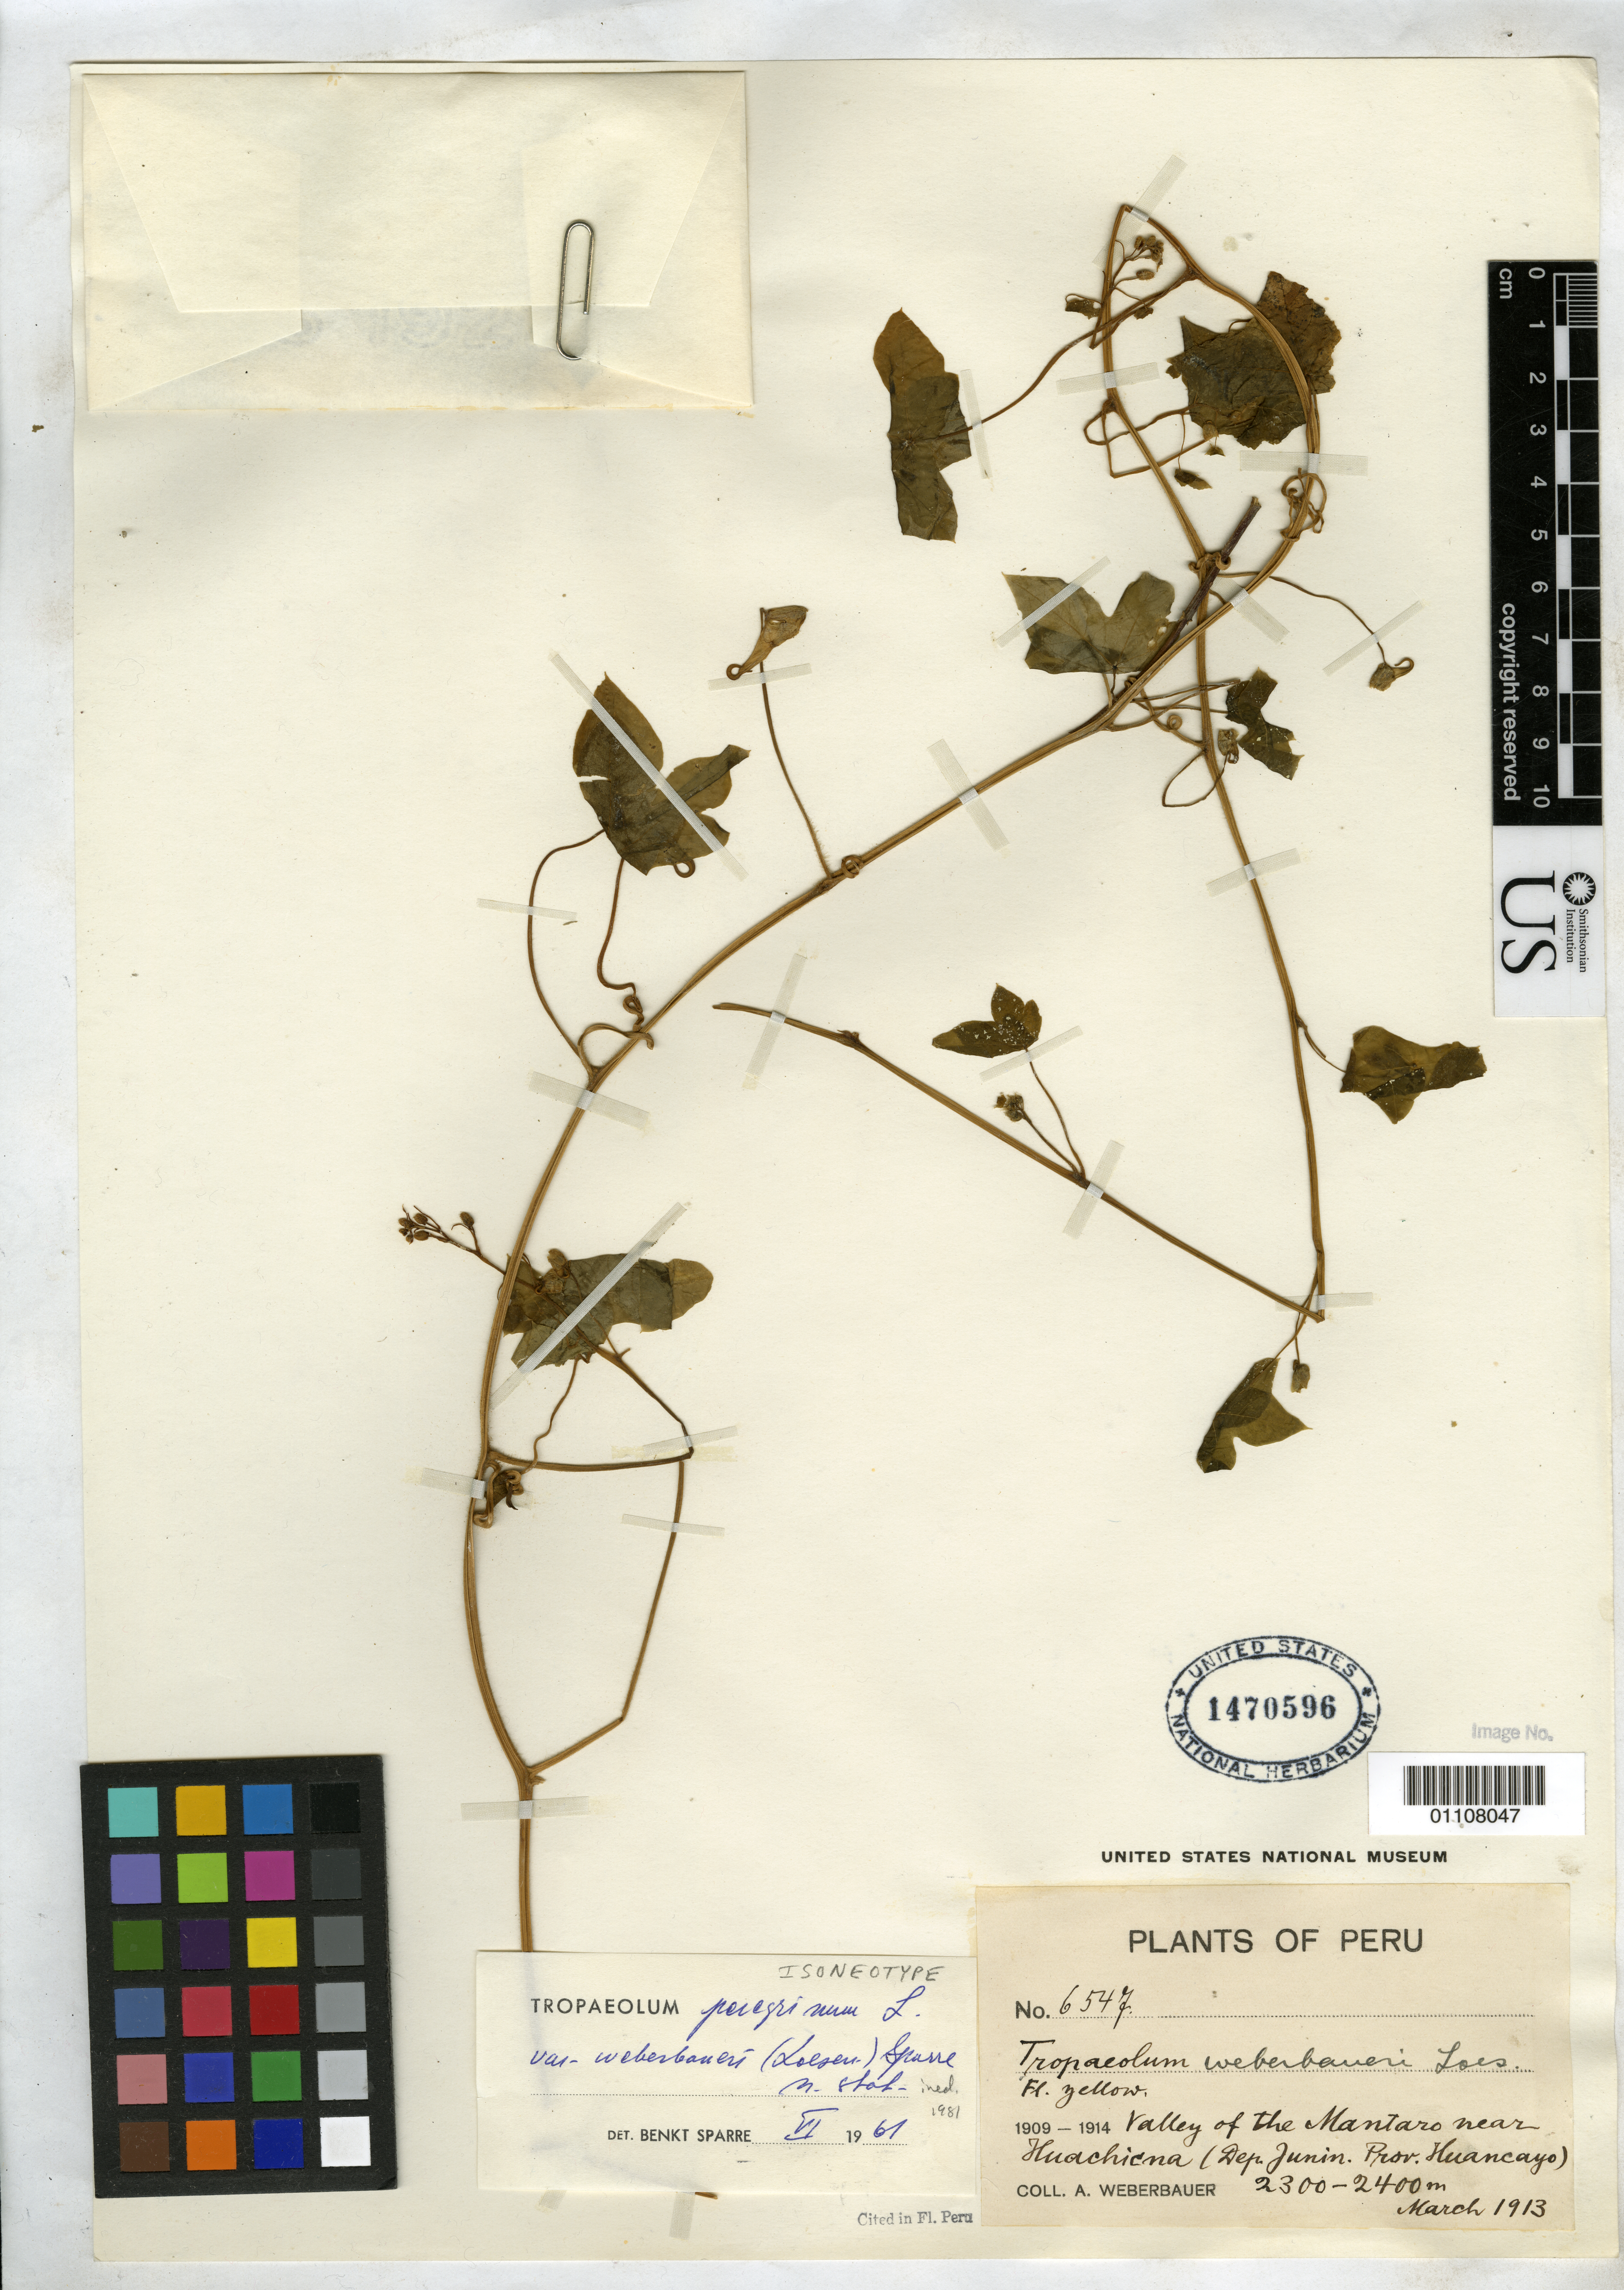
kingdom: Plantae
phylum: Tracheophyta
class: Magnoliopsida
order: Brassicales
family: Tropaeolaceae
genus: Tropaeolum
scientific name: Tropaeolum weberbaueri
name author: Loes.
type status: Isoneotype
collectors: A. Weberbauer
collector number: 6547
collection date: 1913-03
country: Peru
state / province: Junín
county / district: Huancayo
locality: Valley of the Mantaro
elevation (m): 2300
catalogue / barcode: US 1470596